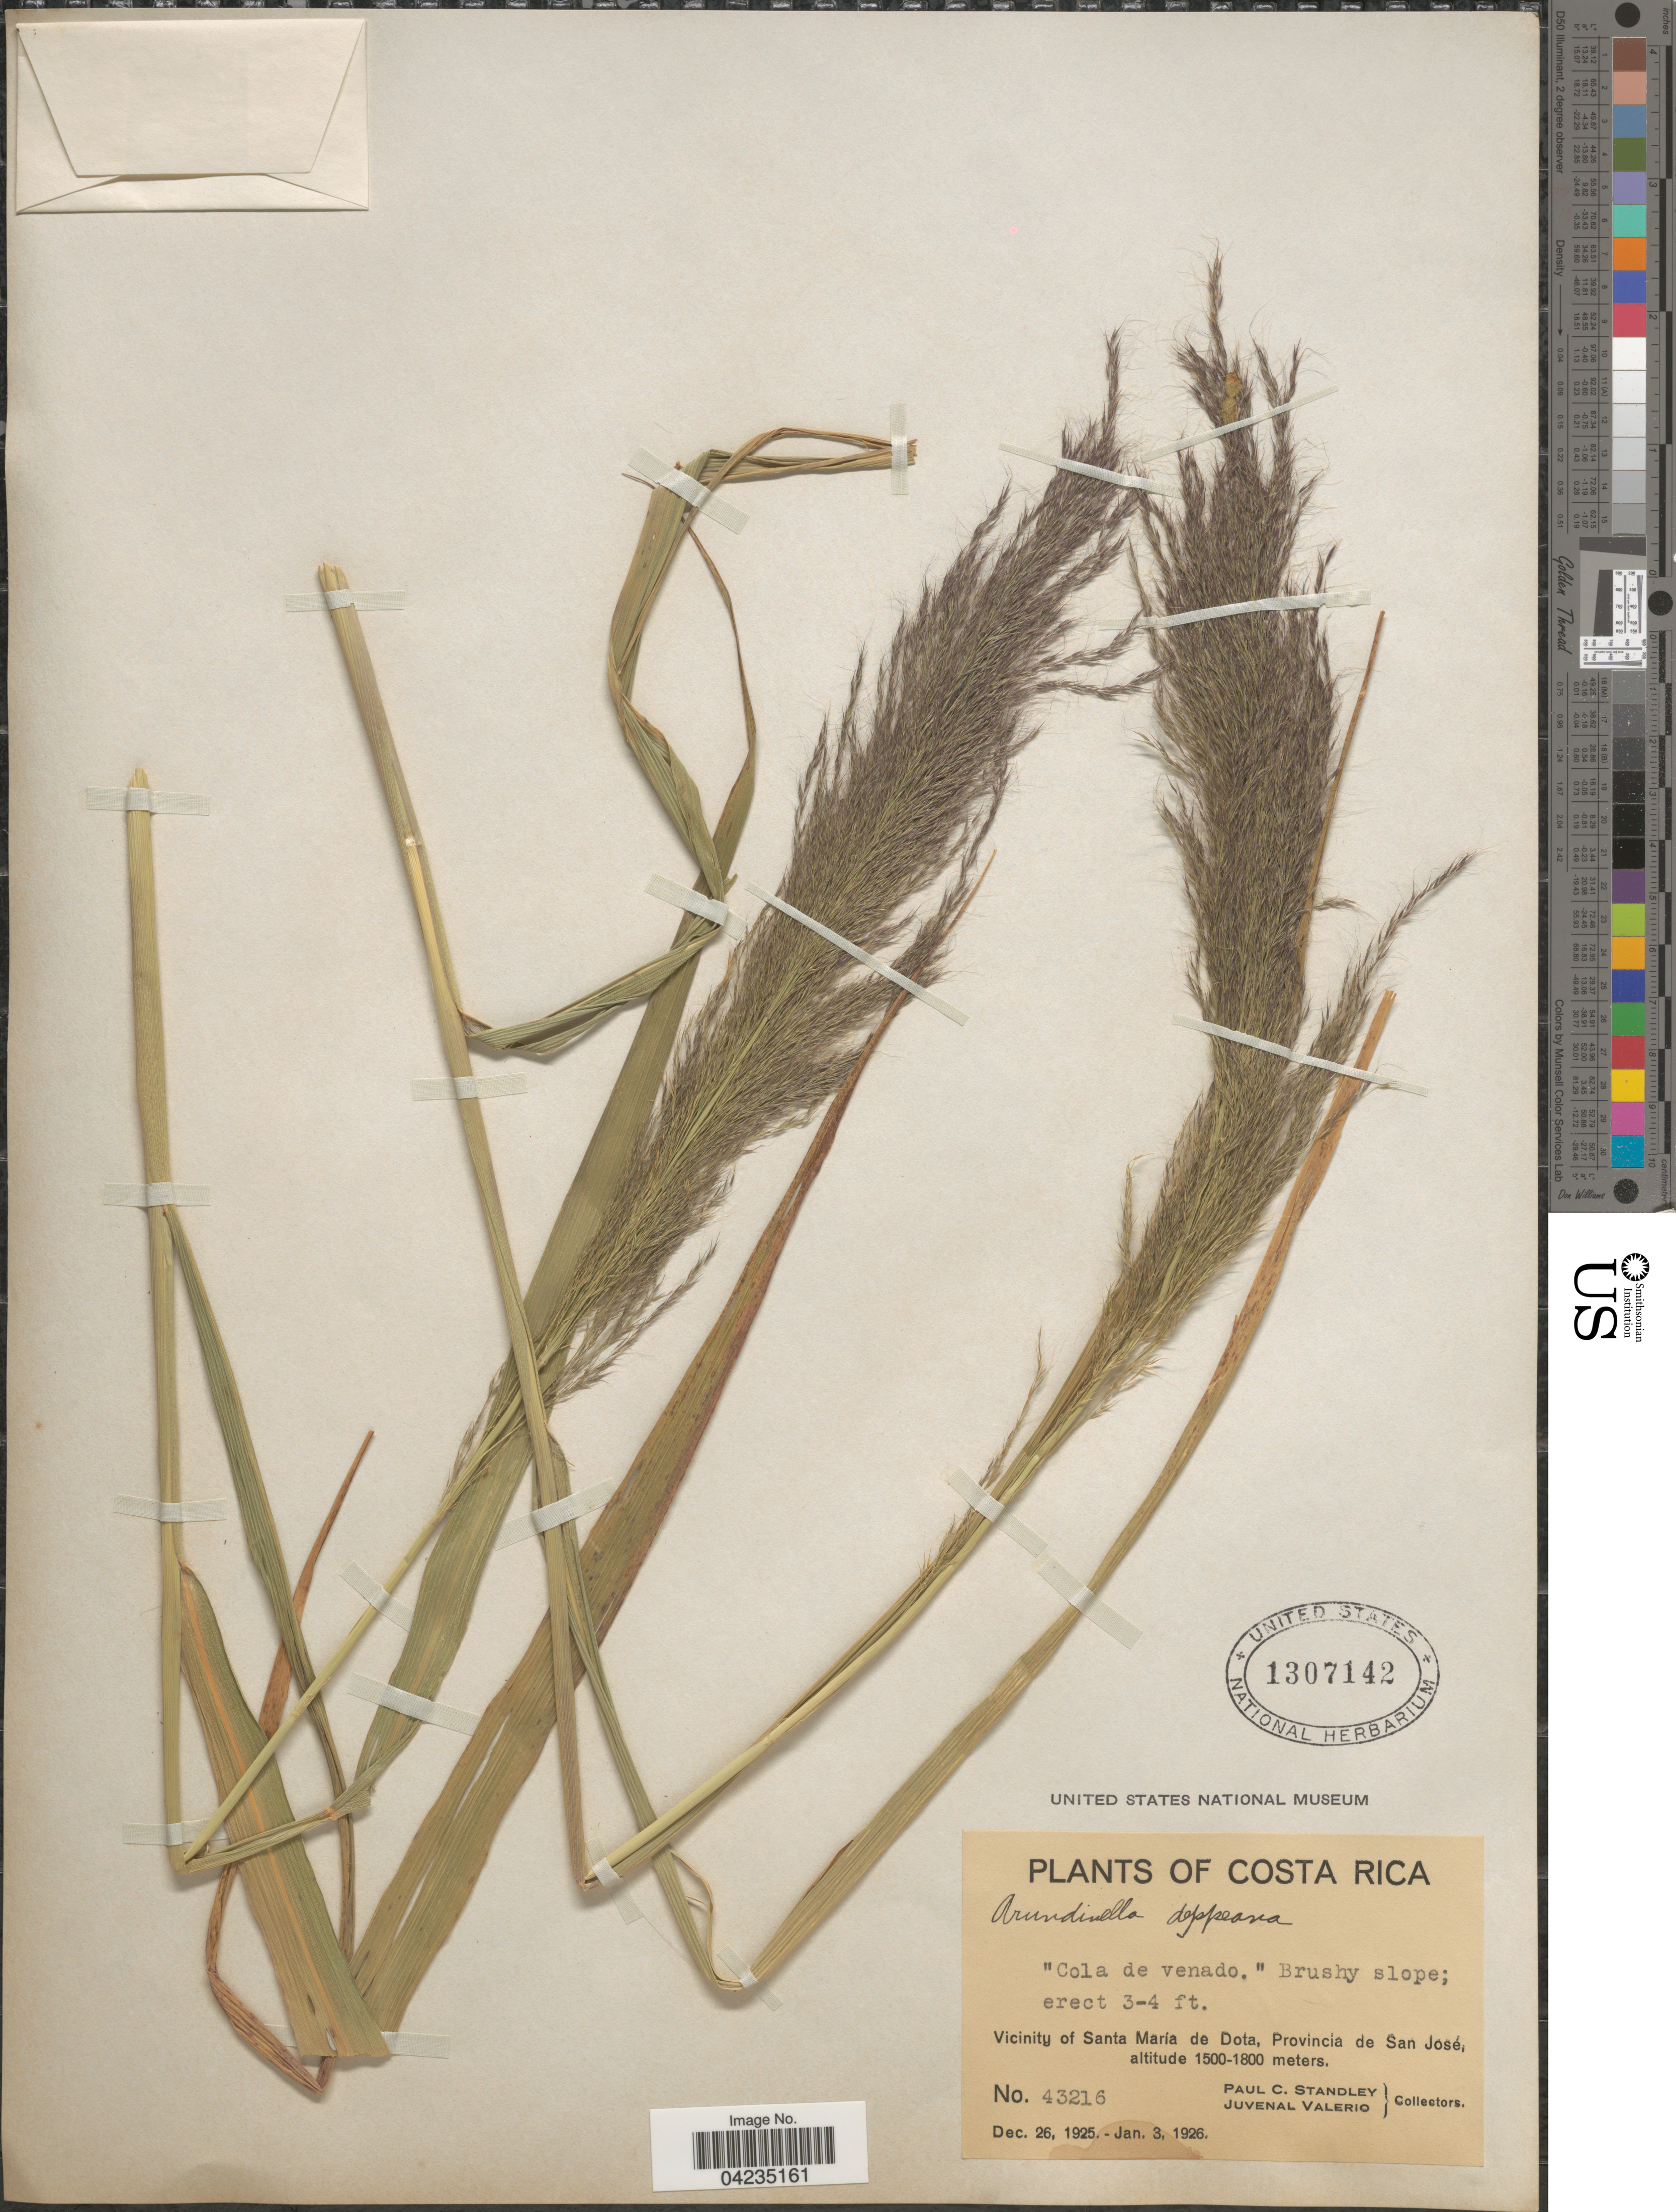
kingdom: Plantae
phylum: Tracheophyta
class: Liliopsida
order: Poales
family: Poaceae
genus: Arundinella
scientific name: Arundinella deppeana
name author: Nees ex Steud.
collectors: P. C. Standley & J. Valerio R.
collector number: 43216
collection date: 1925-12-26/1926-01-03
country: Costa Rica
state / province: San José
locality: Vicinity of Santa María de Dota.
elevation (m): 1500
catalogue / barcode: US 1307142